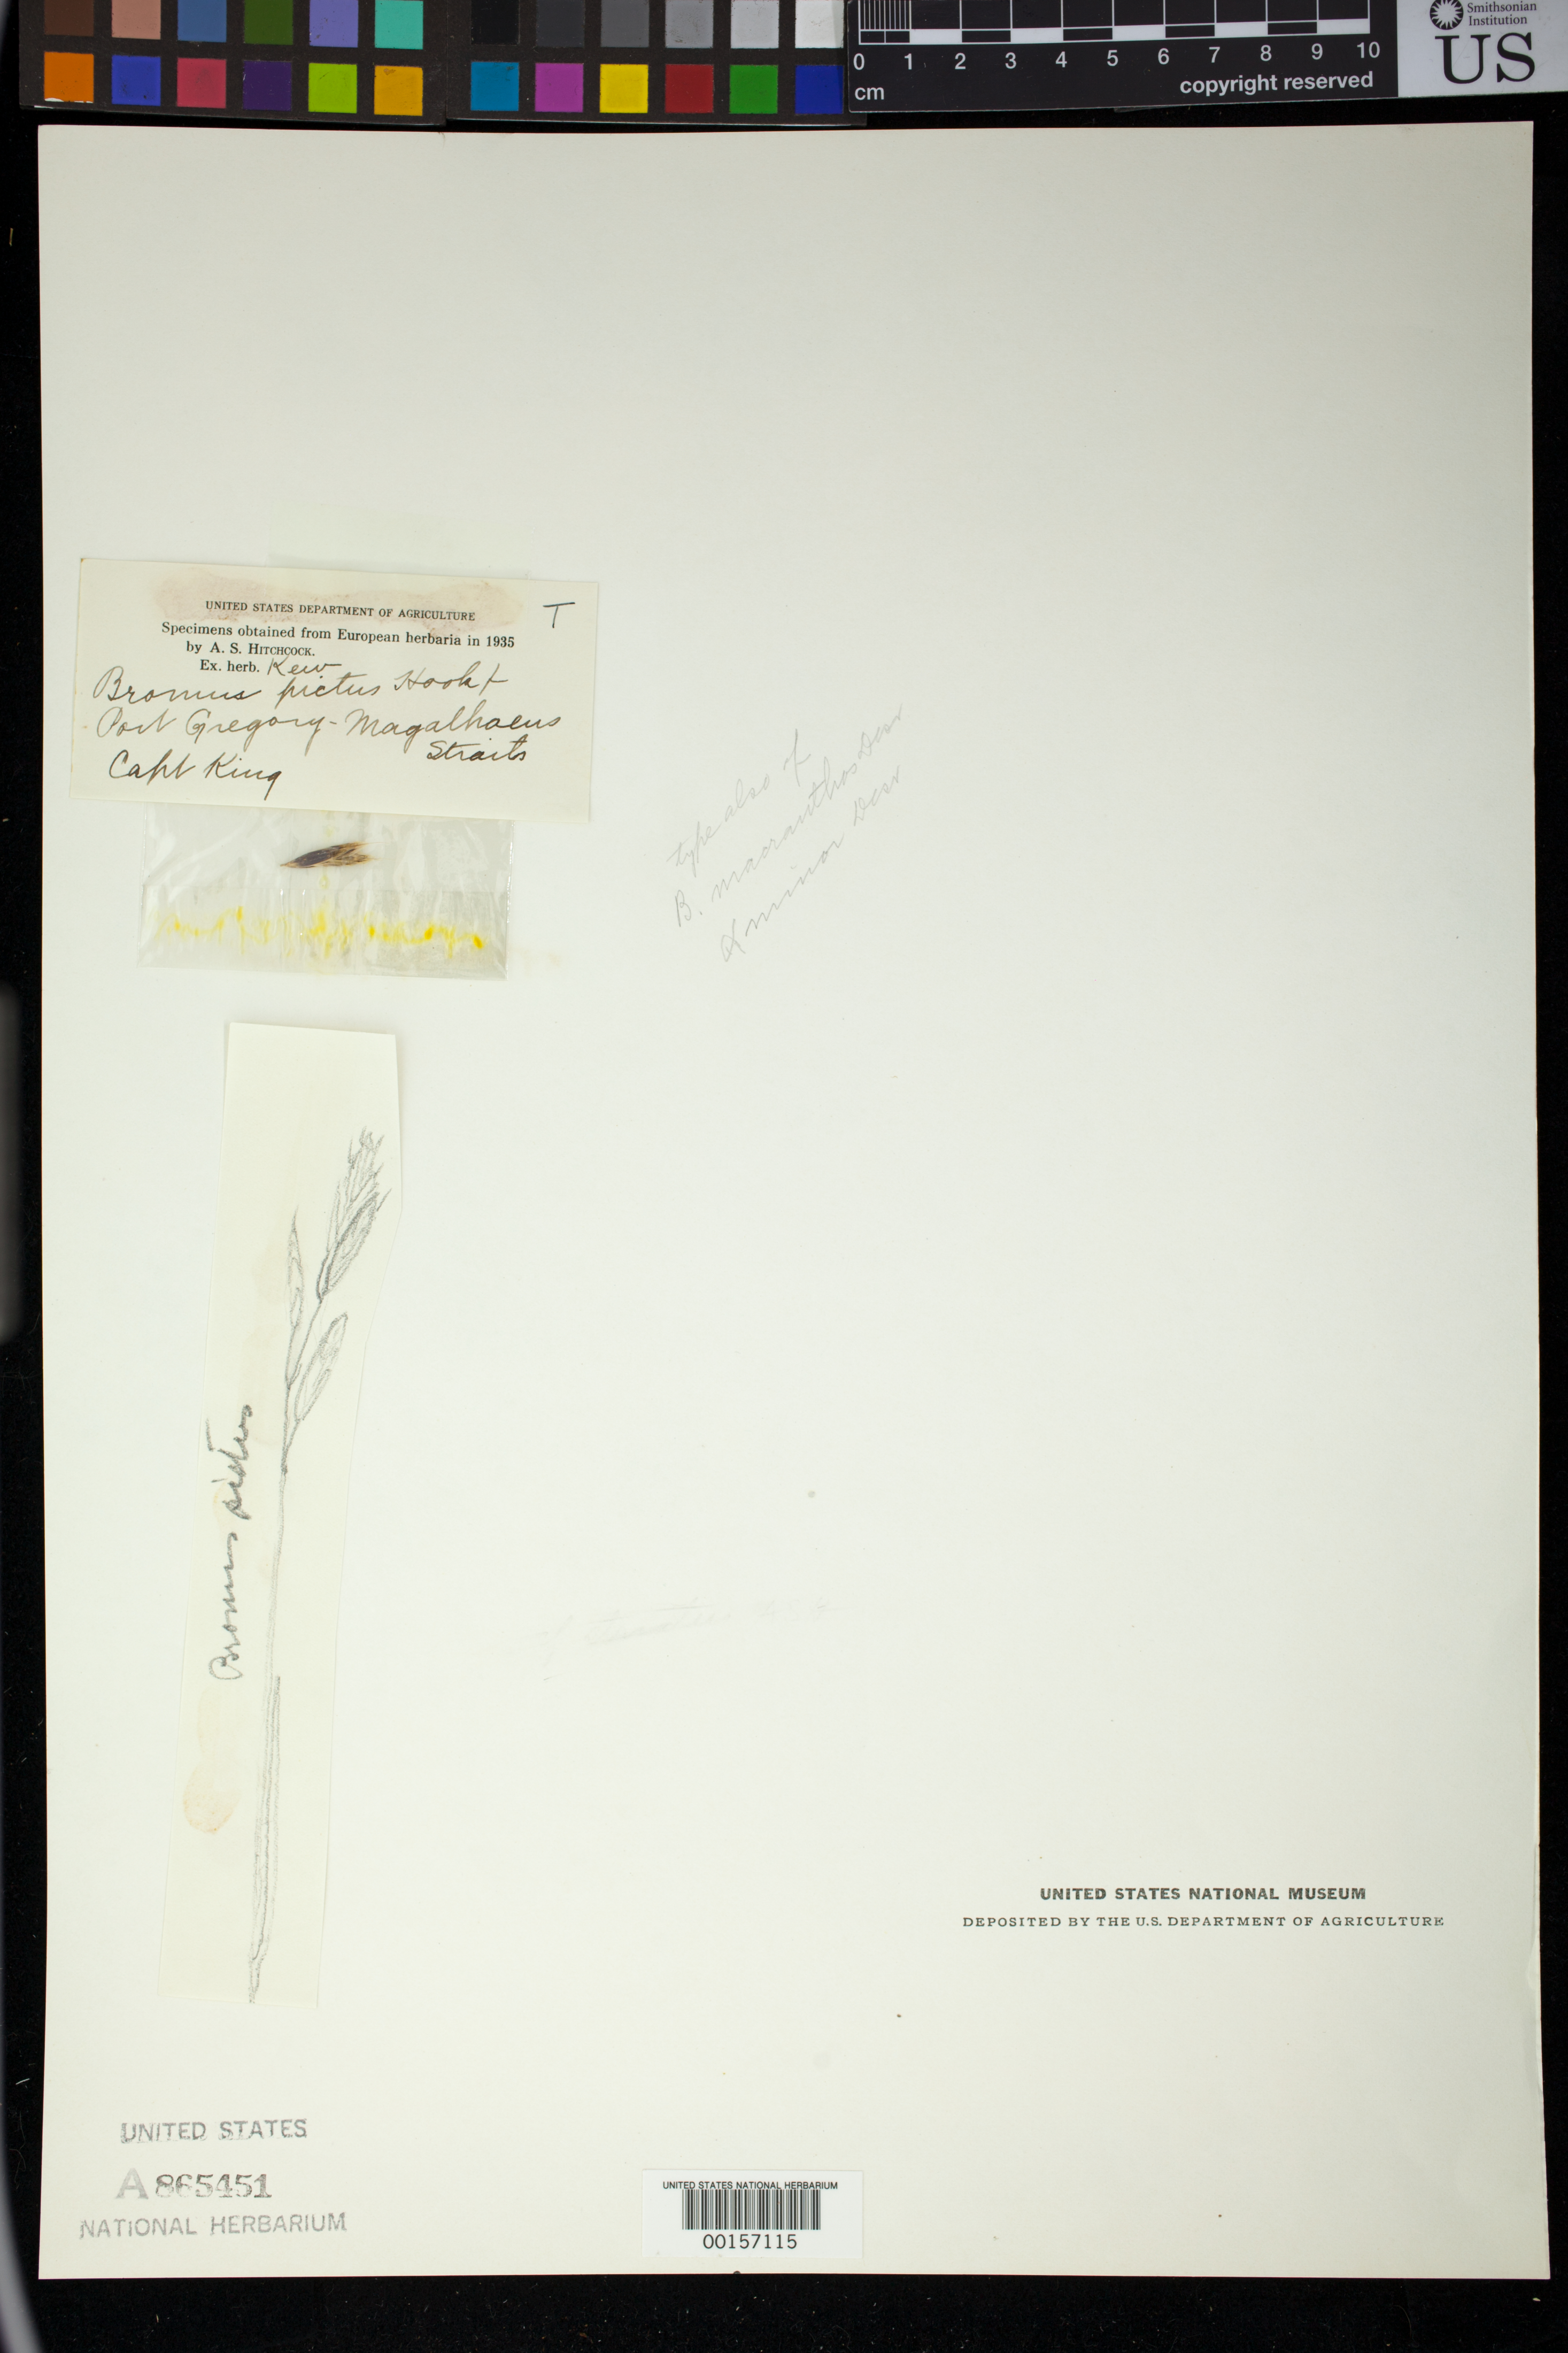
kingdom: Plantae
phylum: Tracheophyta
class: Liliopsida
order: Poales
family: Poaceae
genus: Bromus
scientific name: Bromus pictus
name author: Hook. f.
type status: Isosyntype; Type Collection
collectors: Capt. King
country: Chile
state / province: Magallanes y de la Antártica Chilena (XII)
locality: Port Gregory, strait of Magalhaens.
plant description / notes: Fragmentary material of type specimen ex herb. Kew. Contains infl. fragment and drawing of plant.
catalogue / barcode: US 865451A